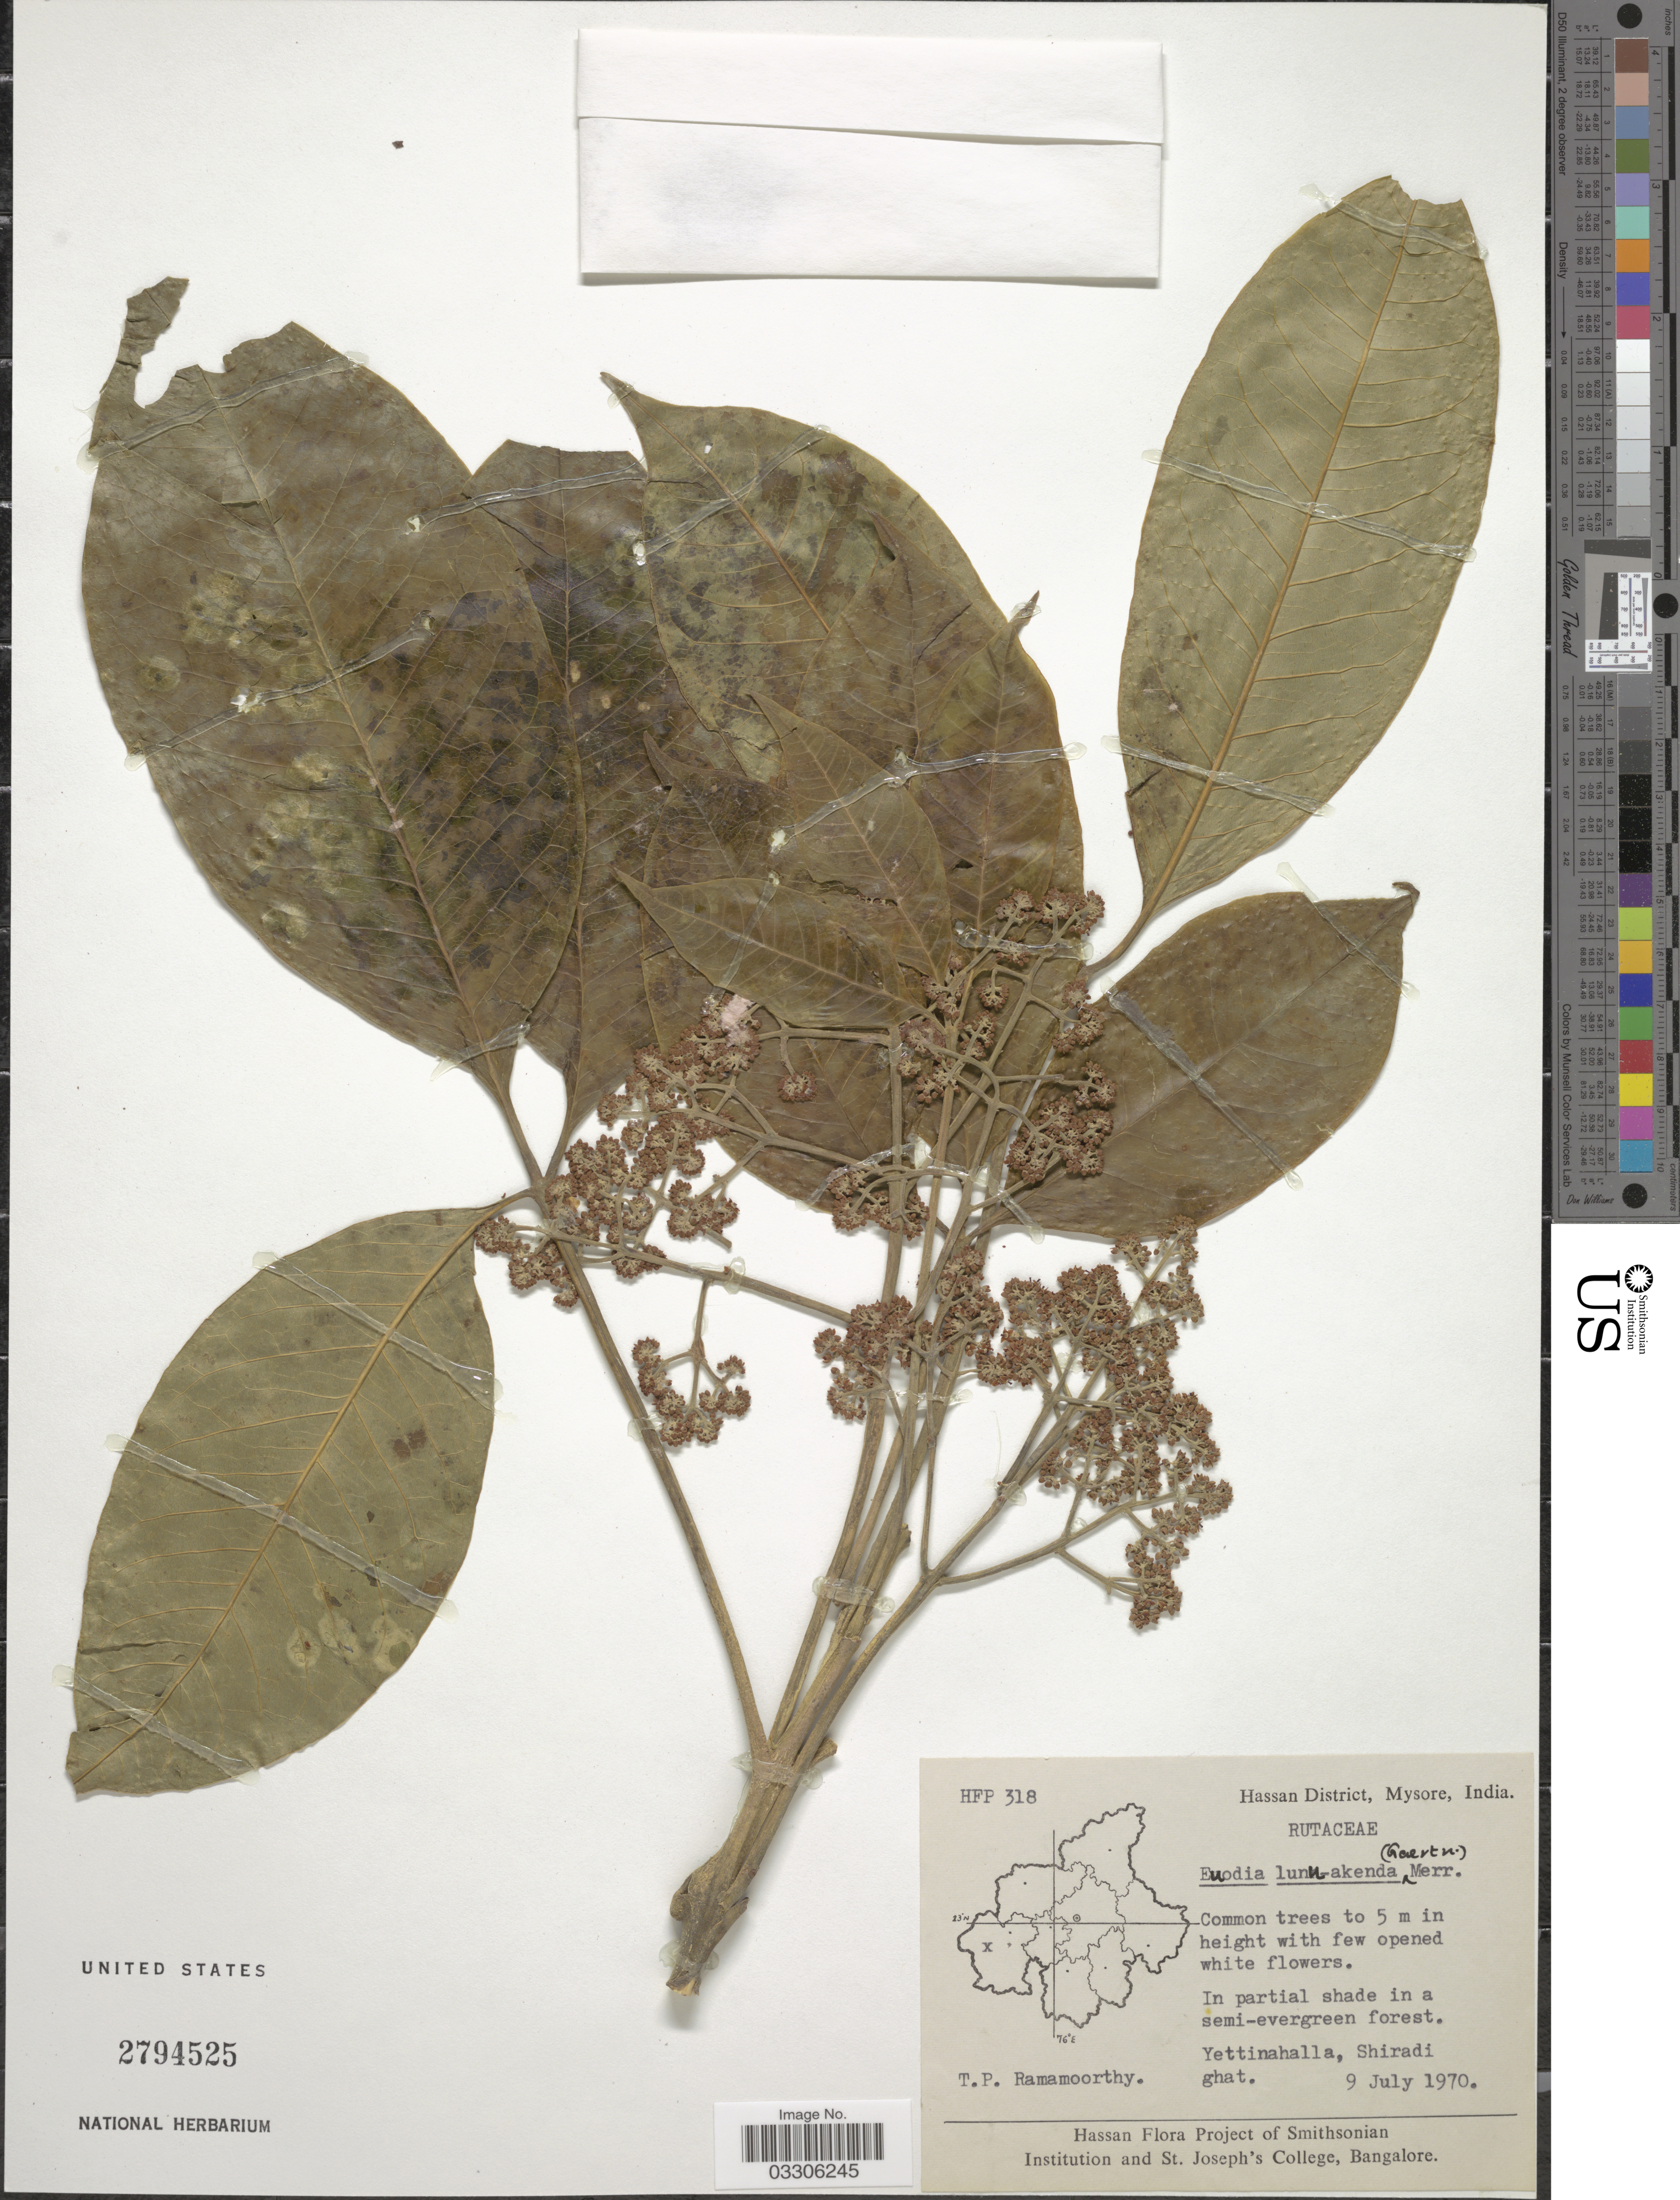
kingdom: Plantae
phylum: Tracheophyta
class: Magnoliopsida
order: Sapindales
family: Rutaceae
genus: Melicope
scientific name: Melicope lunu-ankenda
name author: (Gaertn.) T.G. Hartley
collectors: T. P. Ramamoorthy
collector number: HFP318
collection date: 1970-07-09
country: India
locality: Hassan District, Mysore. Yettinahalla, Shiradi ghat.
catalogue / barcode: US 2794525